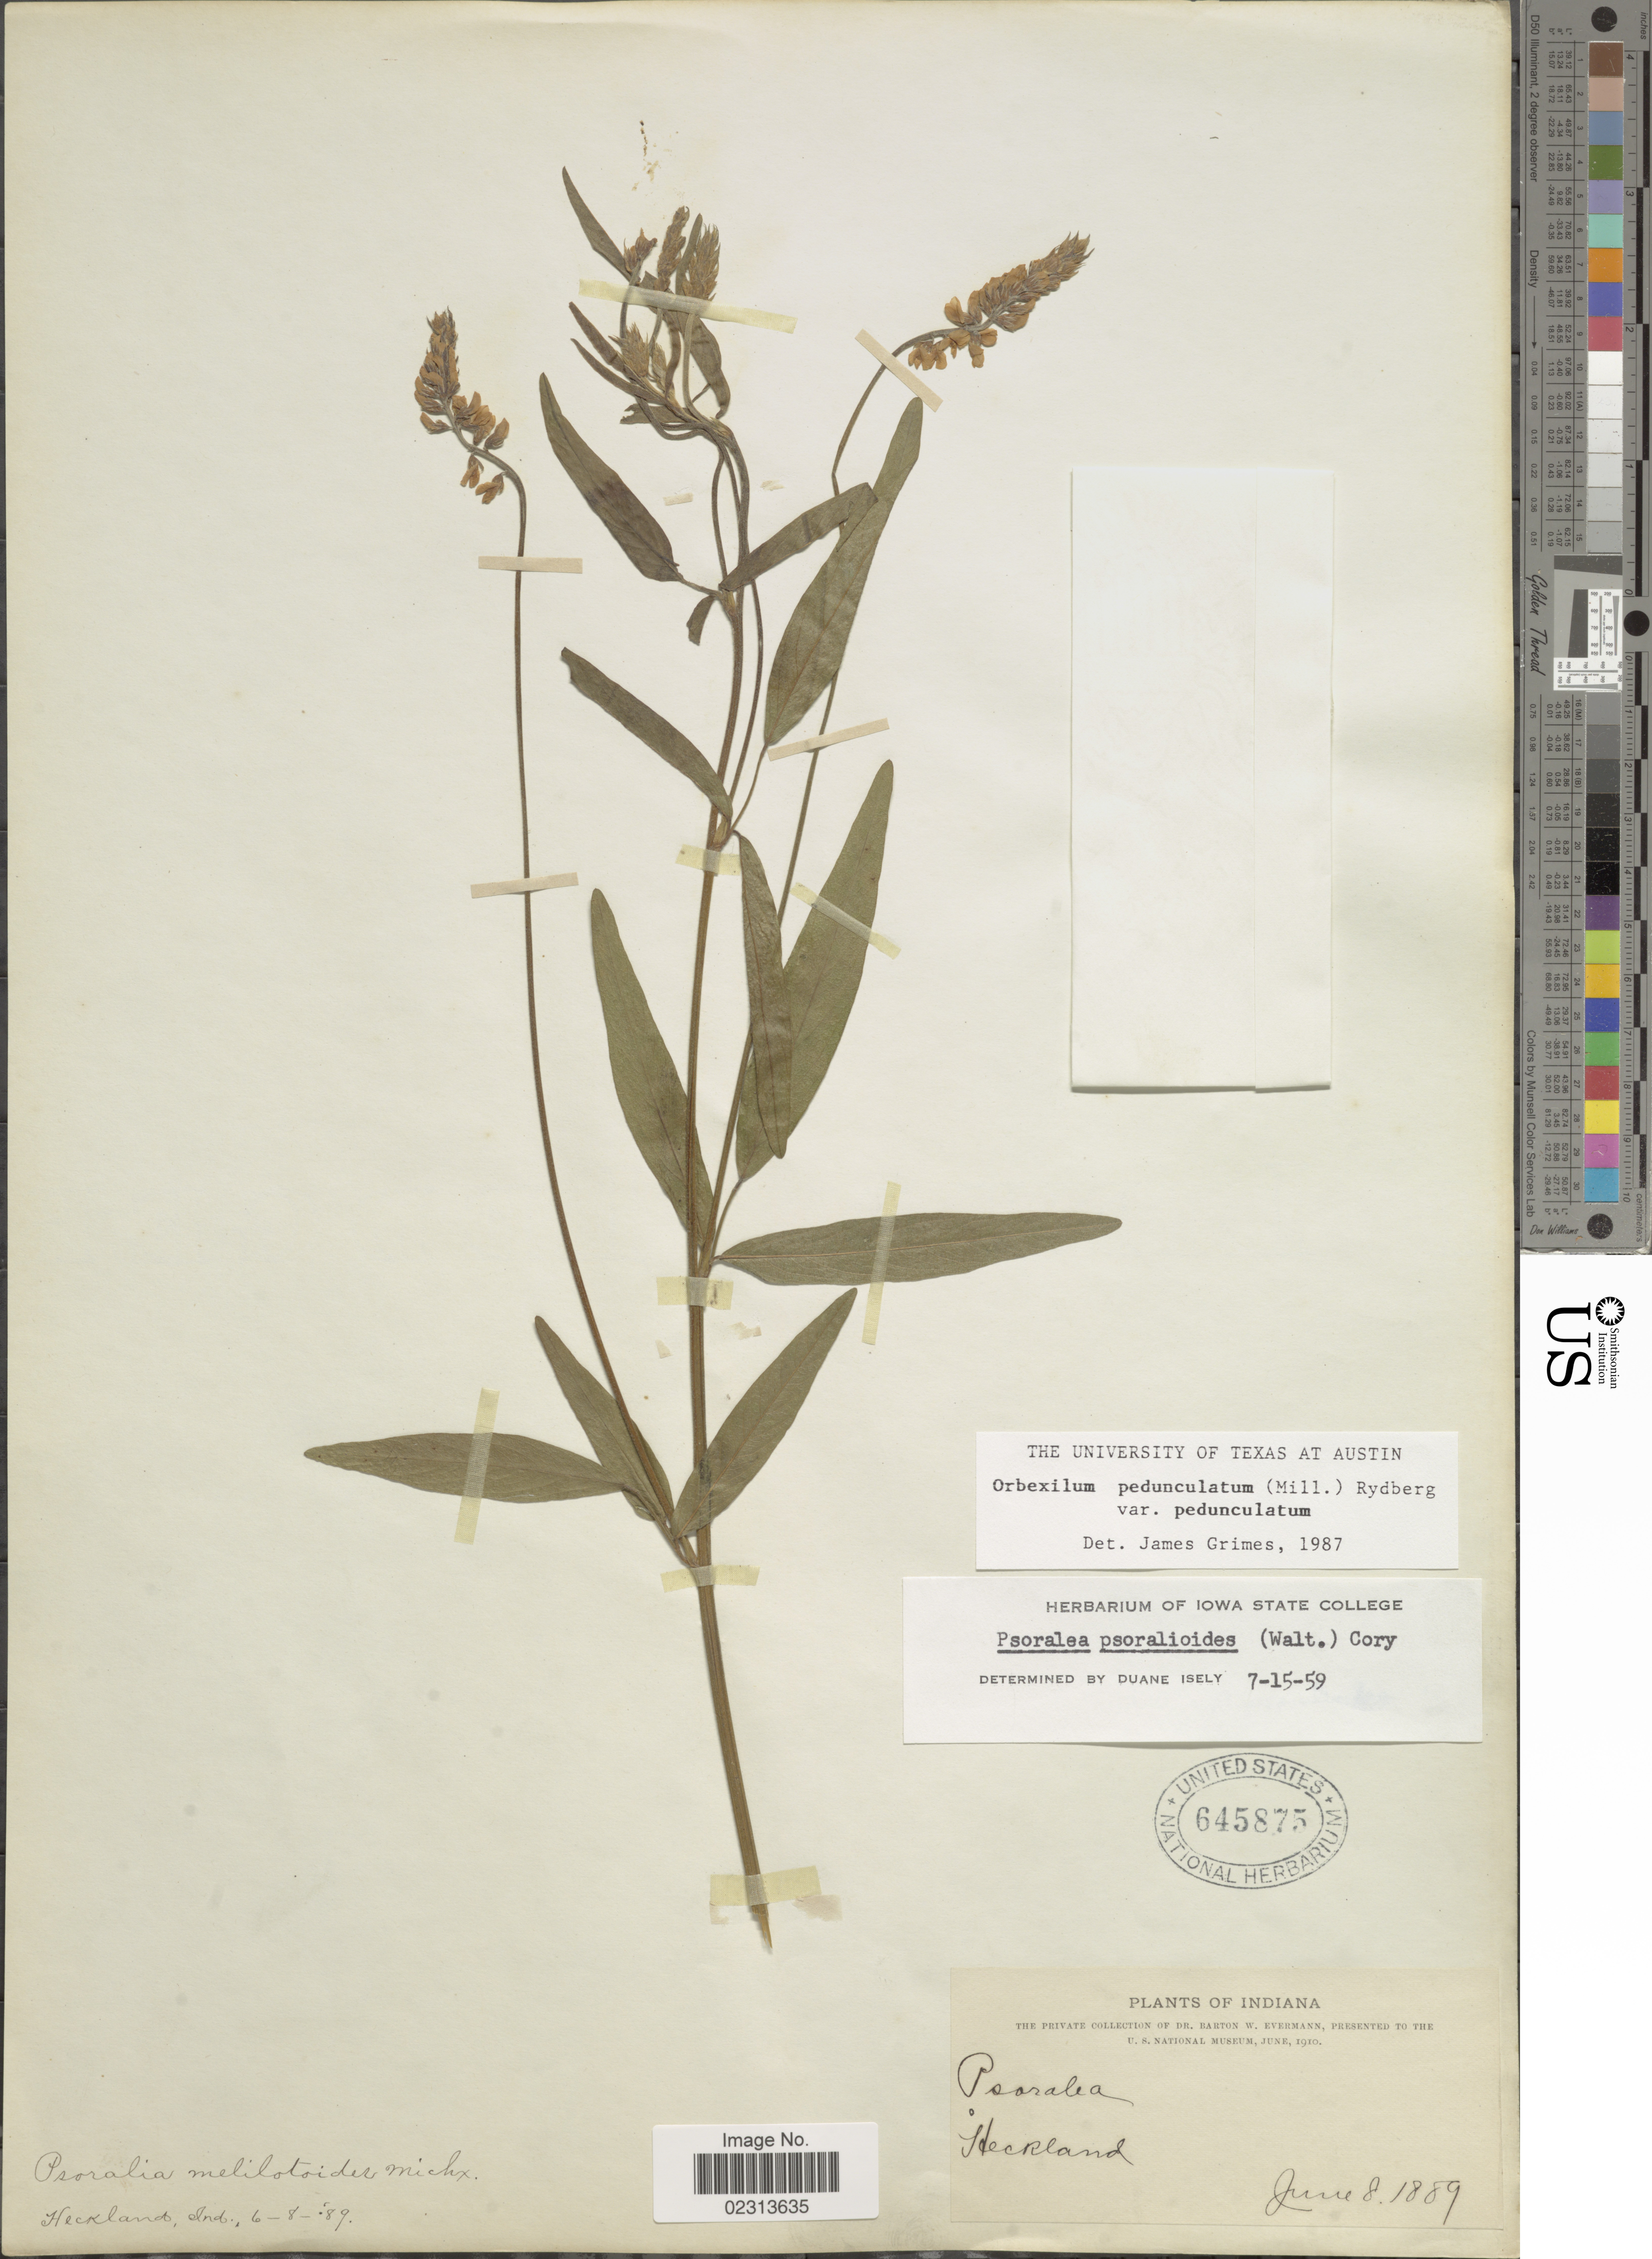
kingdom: Plantae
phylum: Tracheophyta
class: Magnoliopsida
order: Fabales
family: Fabaceae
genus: Orbexilum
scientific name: Orbexilum pedunculatum var. pedunculatum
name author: (Miller) Rydberg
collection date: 1889-06-08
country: United States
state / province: Indiana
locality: Heckland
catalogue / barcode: US 645875